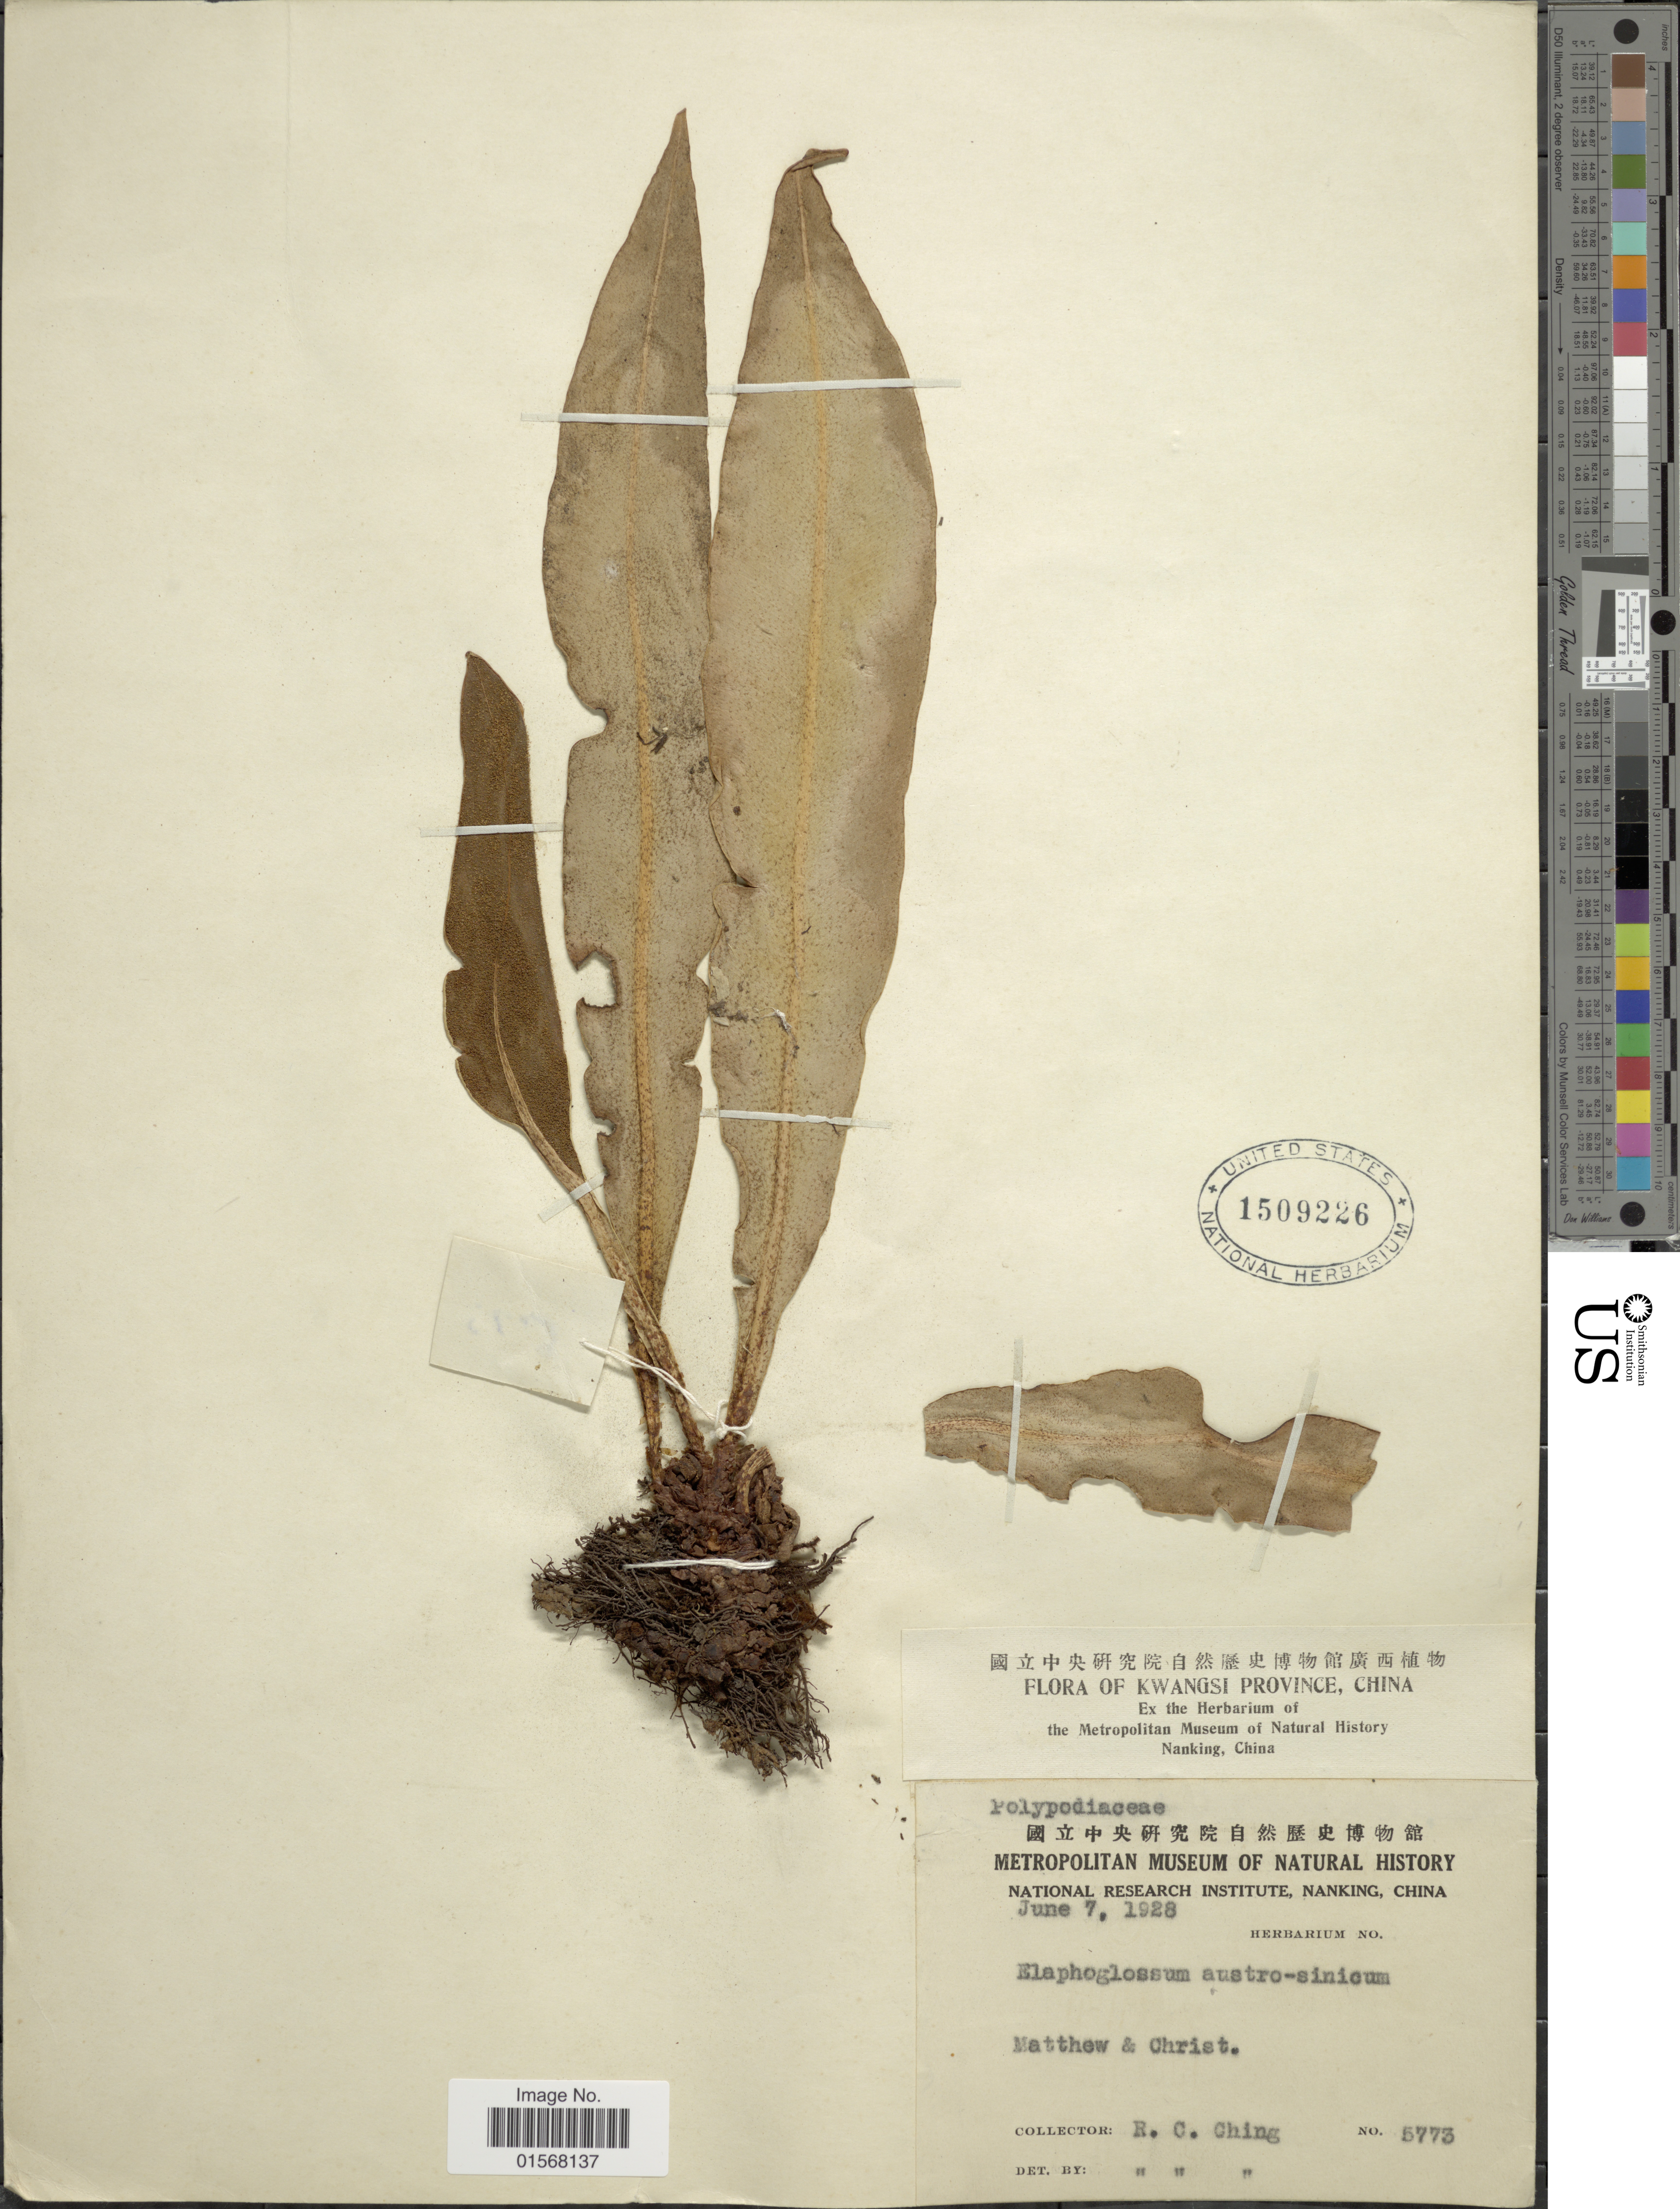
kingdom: Plantae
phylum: Tracheophyta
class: Polypodiopsida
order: Polypodiales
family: Dryopteridaceae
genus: Elaphoglossum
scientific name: Elaphoglossum austrosinicum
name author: C.G. Matthew & Christ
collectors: R. C. Ching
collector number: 5773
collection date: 1928-06-07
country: China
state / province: Guangxi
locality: Kwangsi Province, Matthew & christ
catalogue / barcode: US 1509226